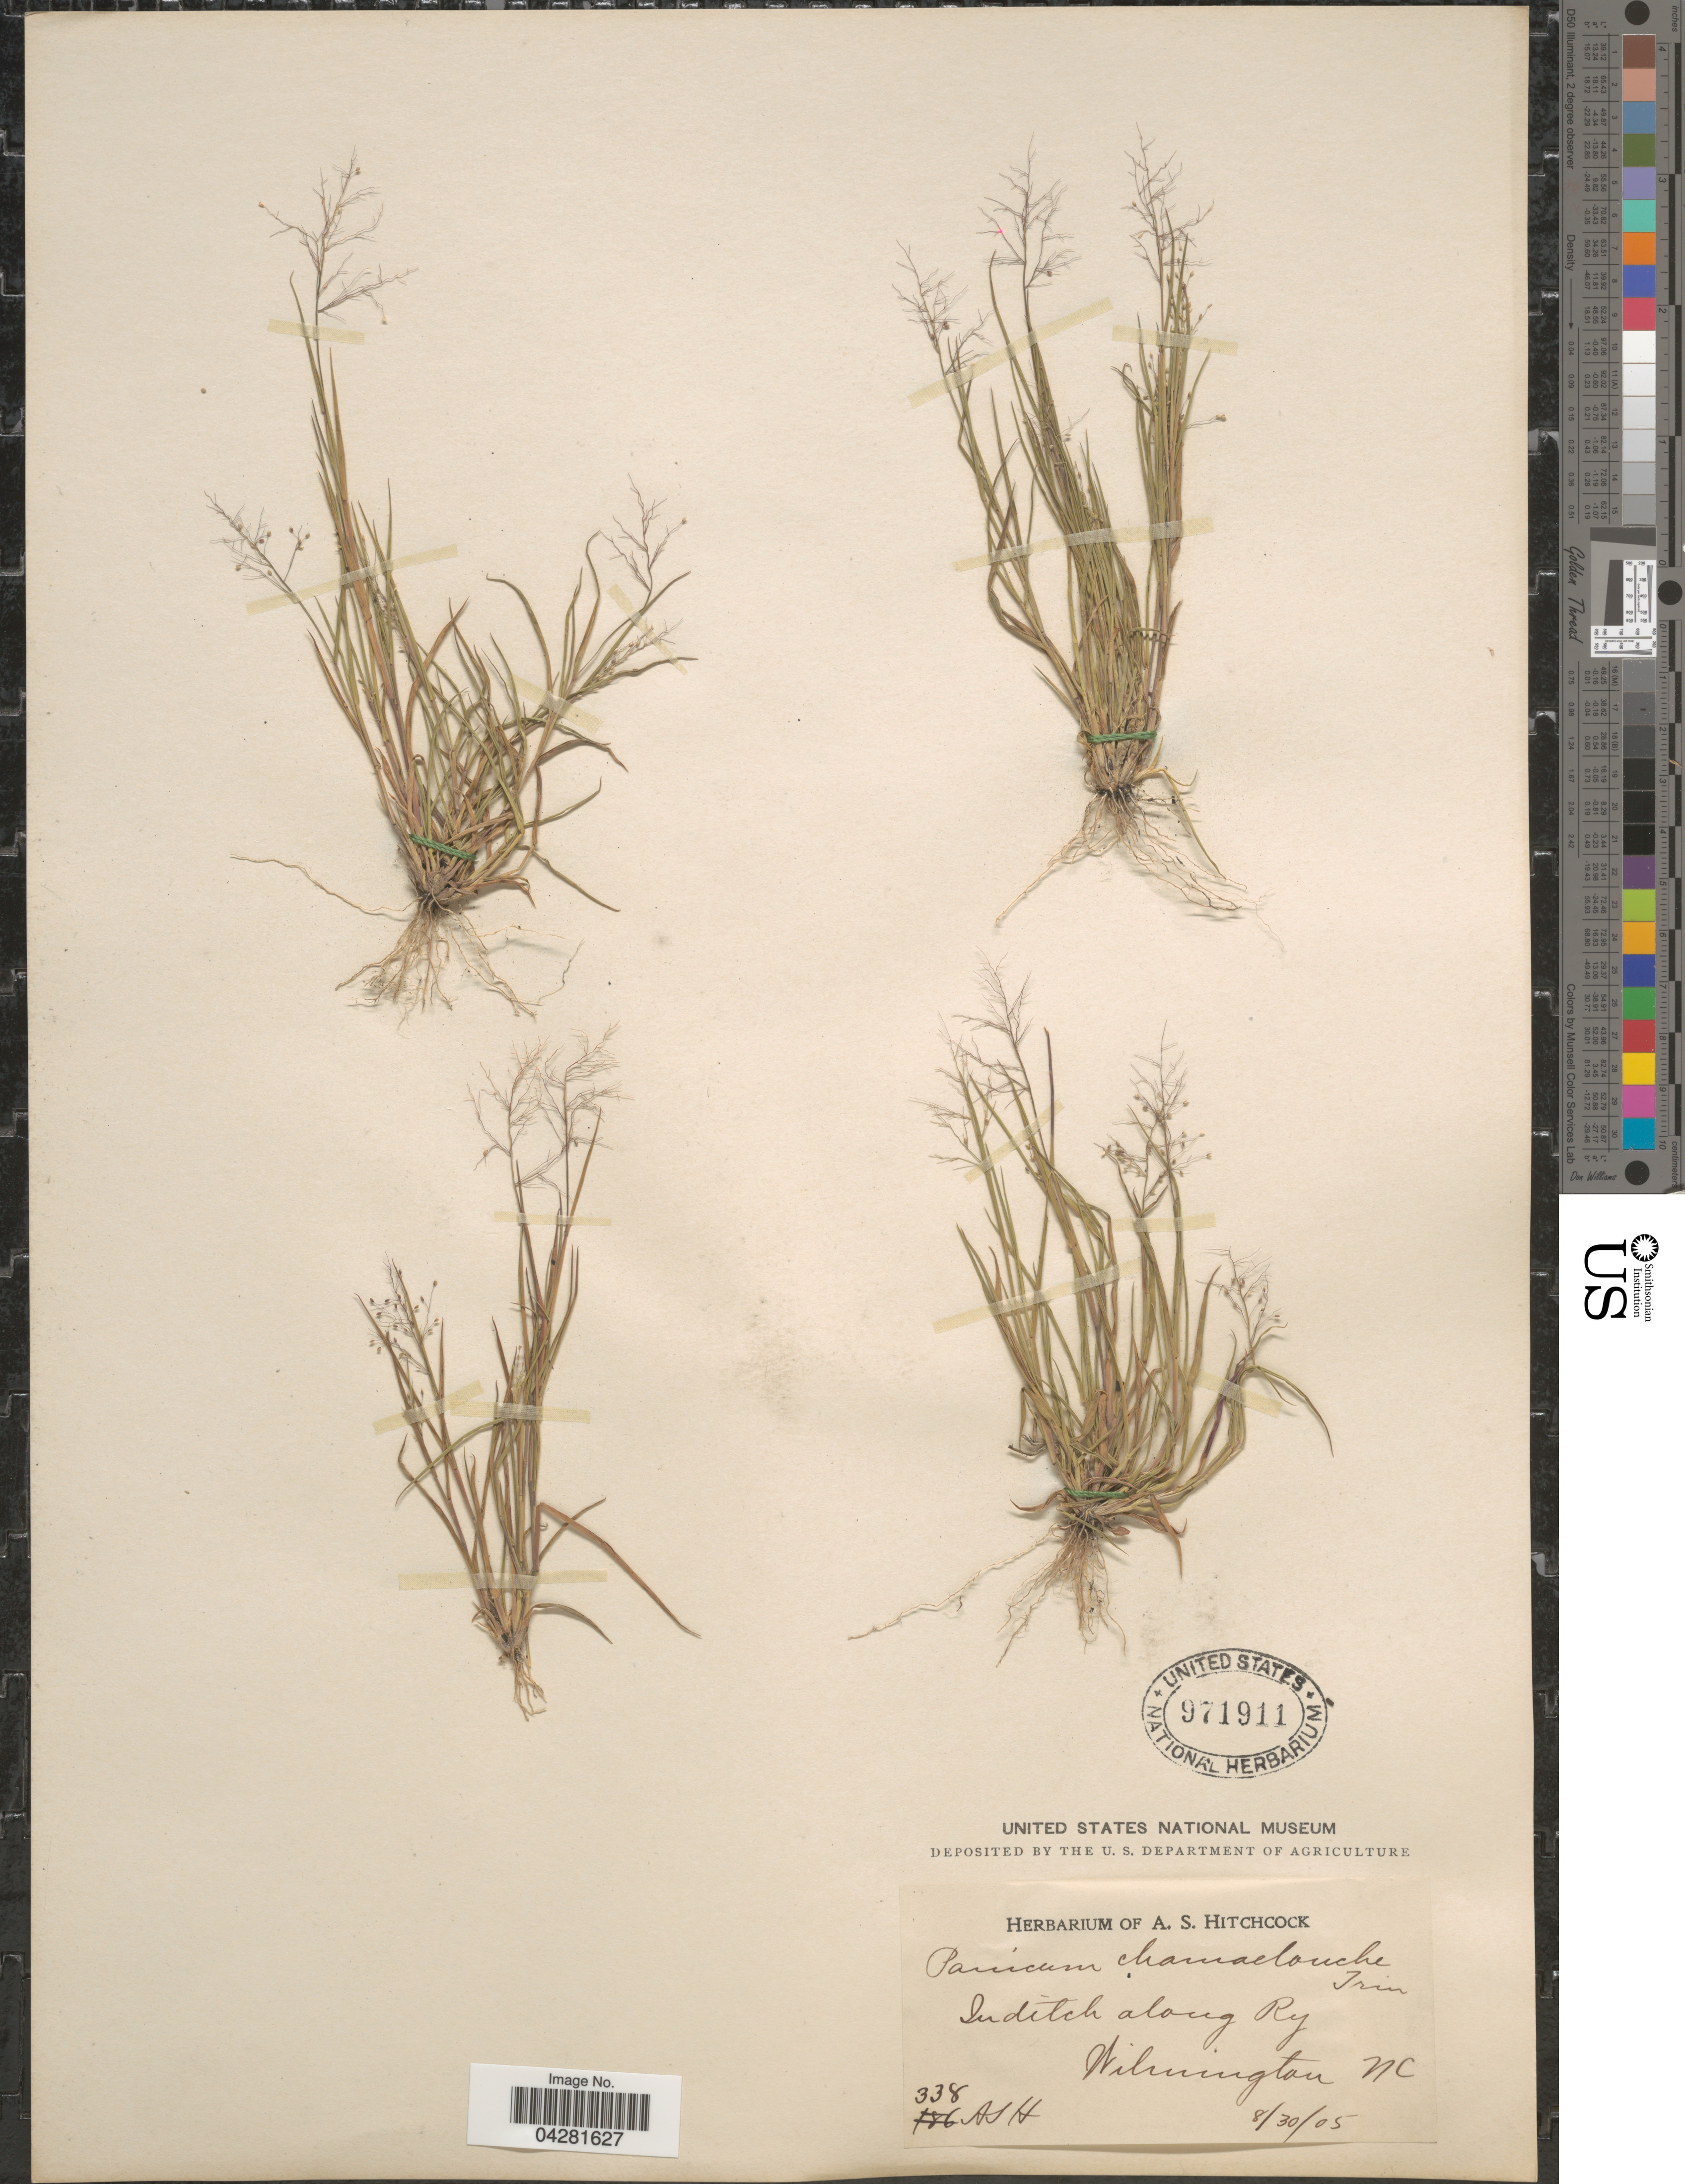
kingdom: Plantae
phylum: Tracheophyta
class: Liliopsida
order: Poales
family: Poaceae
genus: Dichanthelium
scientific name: Dichanthelium ensifolium var. ensifolium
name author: (Baldwin ex Elliot) Gould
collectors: A. S. Hitchcock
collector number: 338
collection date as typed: Transcribed d/m/y: 30/8/5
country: United States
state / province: North Carolina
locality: In ditch along Ry, Wilmington.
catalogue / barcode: US 971911